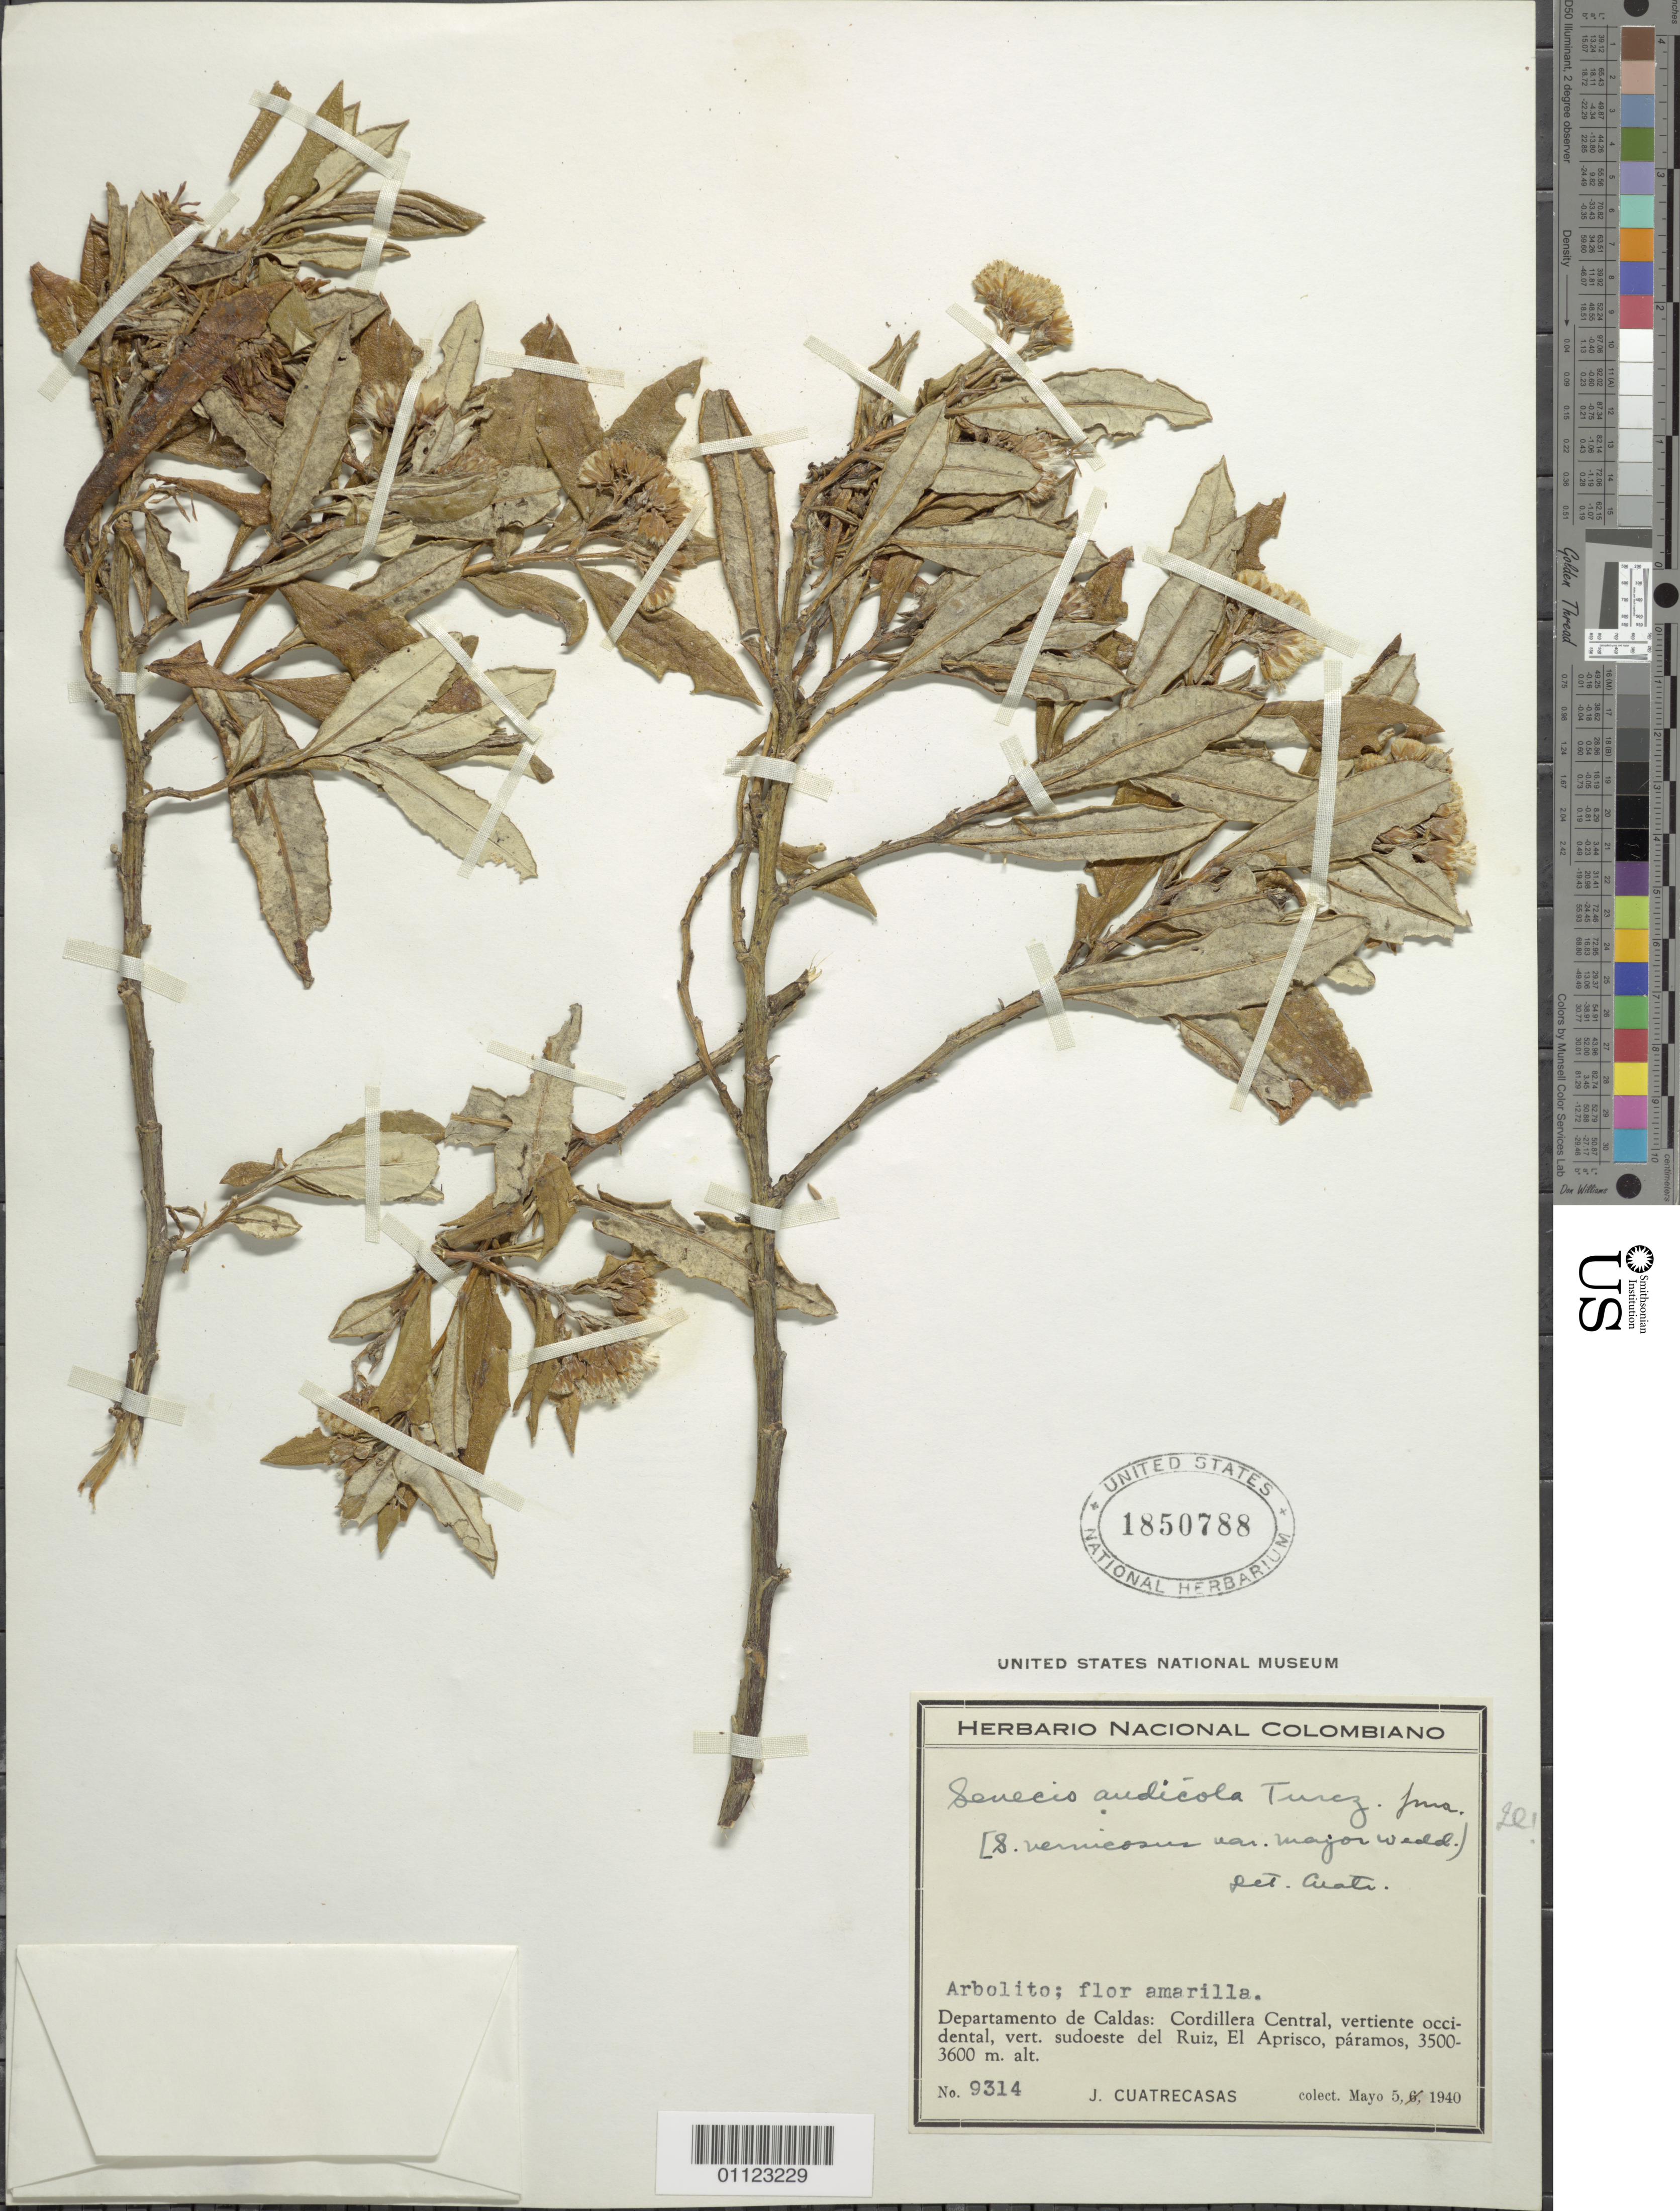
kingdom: Plantae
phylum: Tracheophyta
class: Magnoliopsida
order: Asterales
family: Asteraceae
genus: Pentacalia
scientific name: Pentacalia andicola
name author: (Turcz.) Cuatrec.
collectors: J. Cuatrecasas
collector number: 9314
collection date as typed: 05 May 1940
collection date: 1940-05-05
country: Colombia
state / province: Caldas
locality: Cordillera Central, vertiente occidental, vert. sudoeste del Ruiz, El Aprisco.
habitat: Páramo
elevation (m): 3500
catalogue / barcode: US 1850788